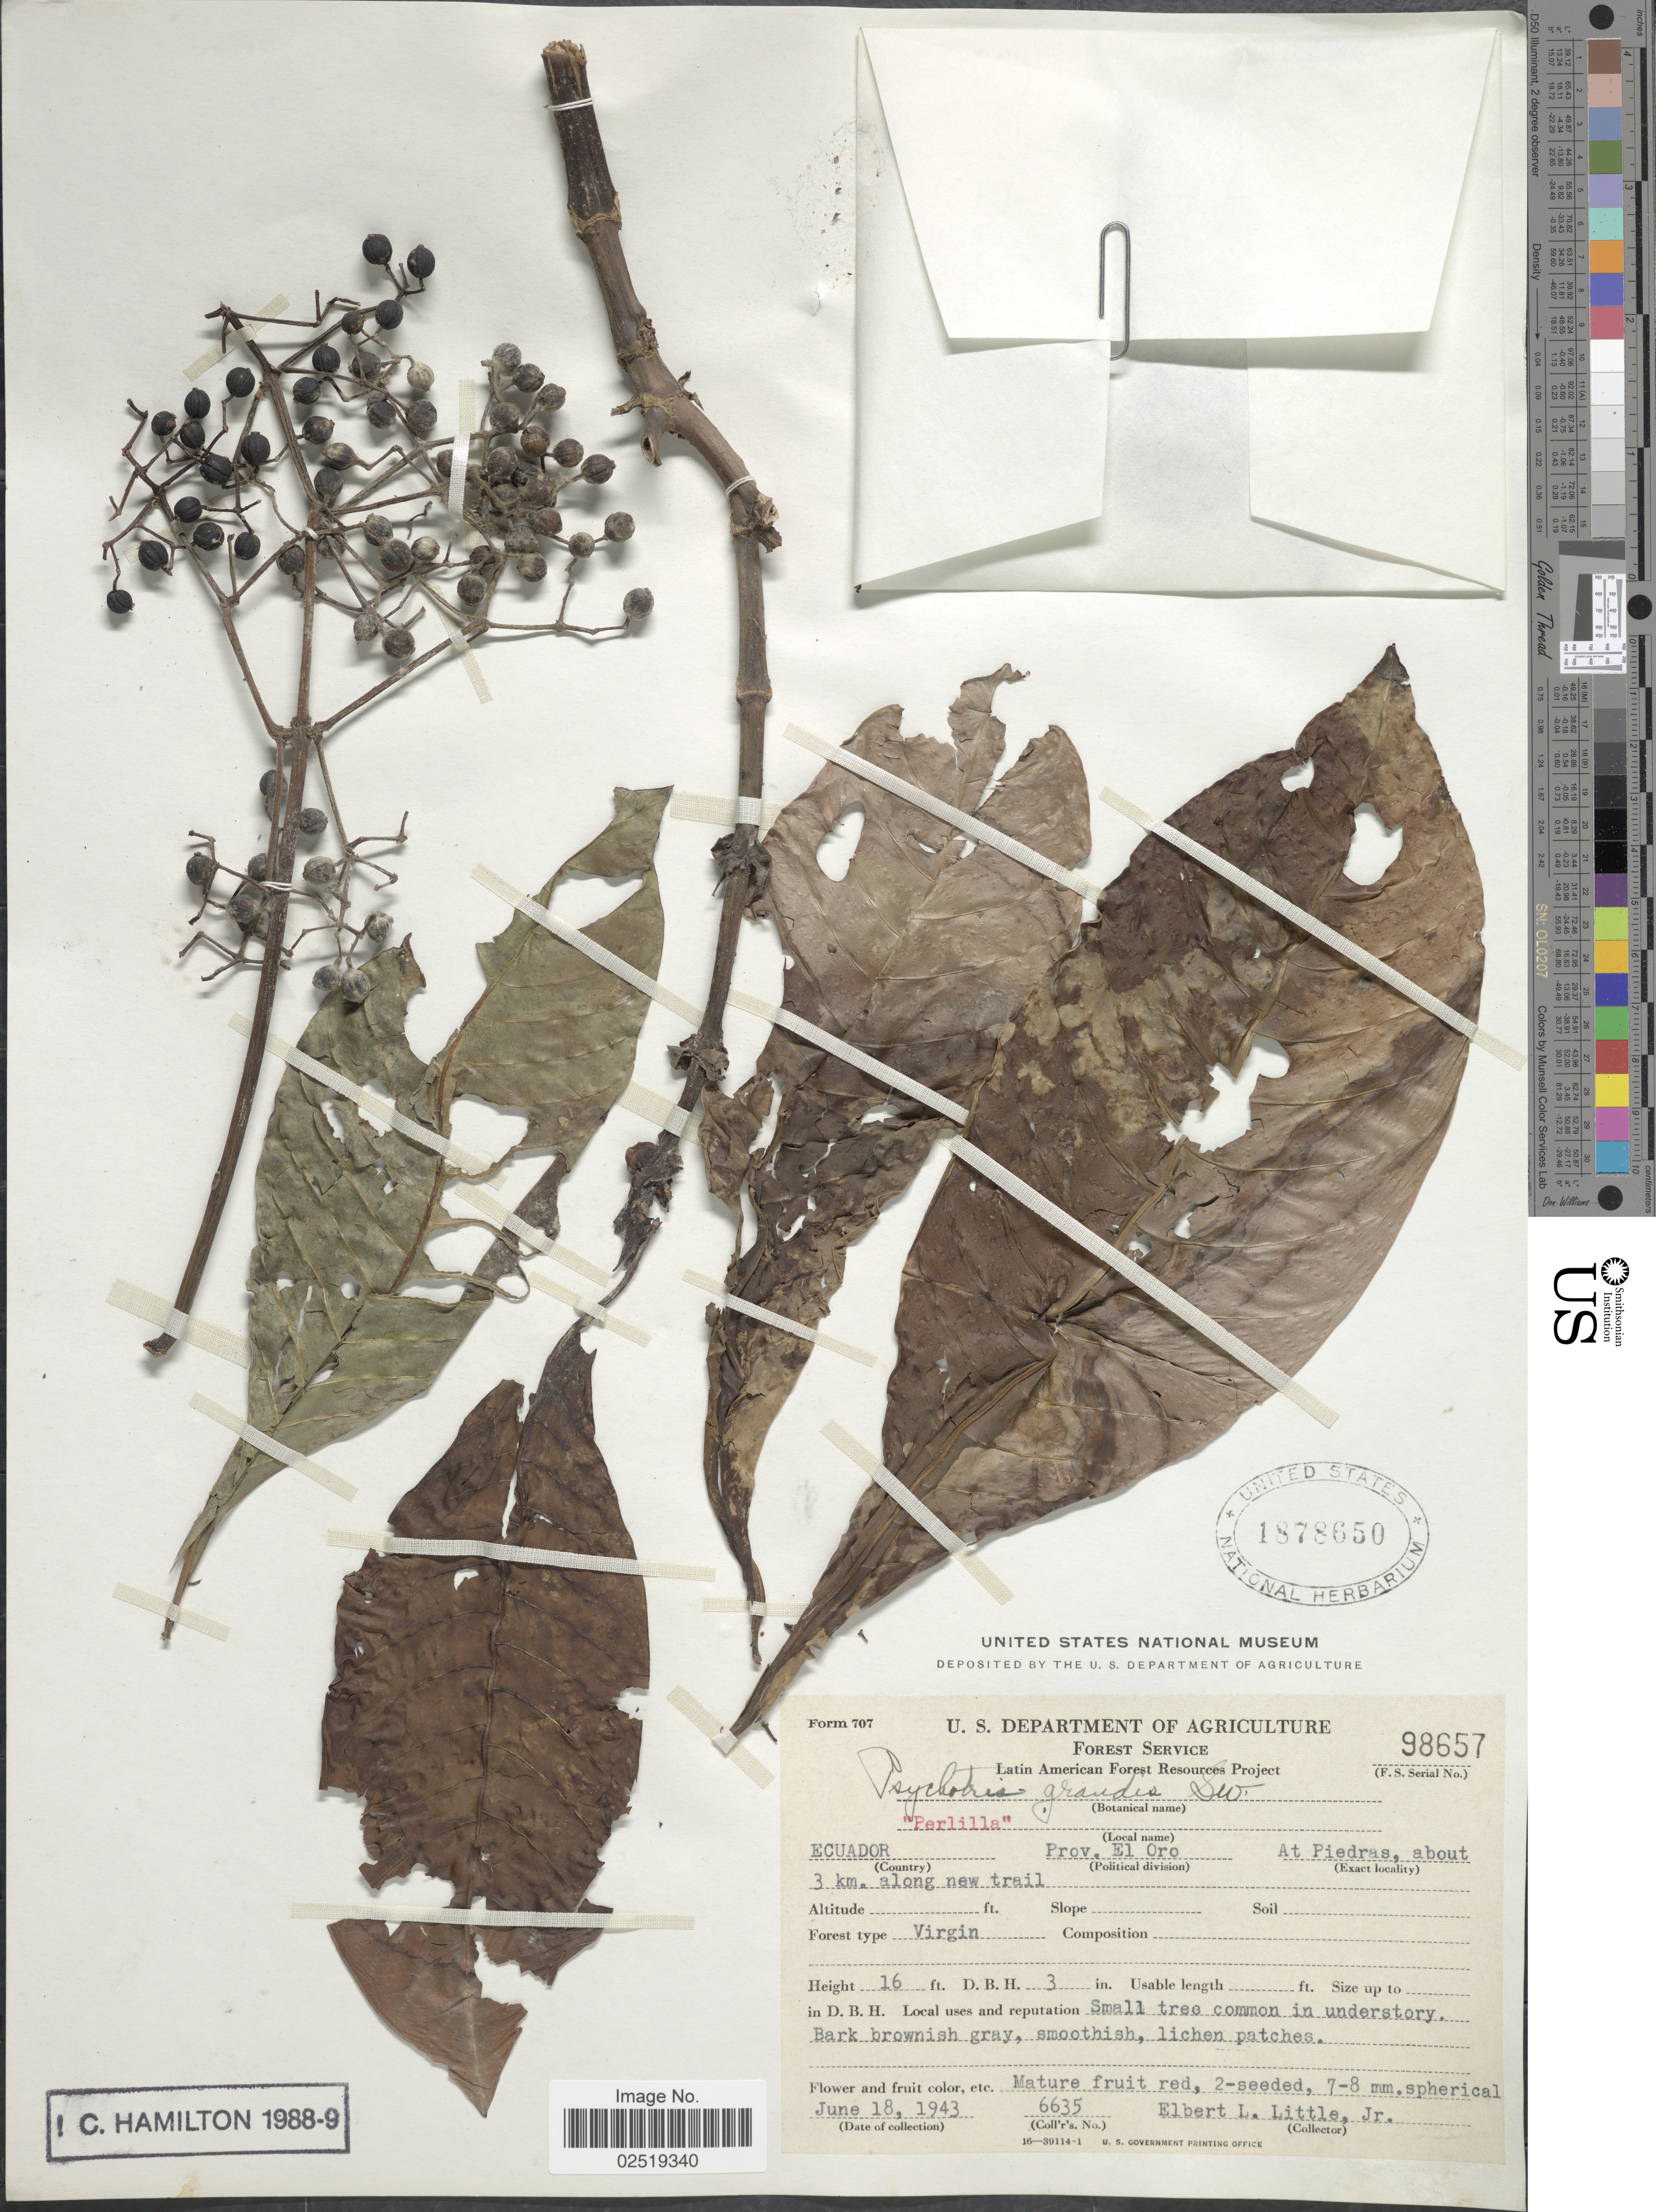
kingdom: Plantae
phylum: Tracheophyta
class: Magnoliopsida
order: Gentianales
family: Rubiaceae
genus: Psychotria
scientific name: Psychotria grandis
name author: Sw.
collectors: E. L. Little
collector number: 6635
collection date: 1943-06-18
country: Ecuador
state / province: El Oro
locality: Prov. El Oro. At Piedras, about 3 km. along new trail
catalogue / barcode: US 1878650